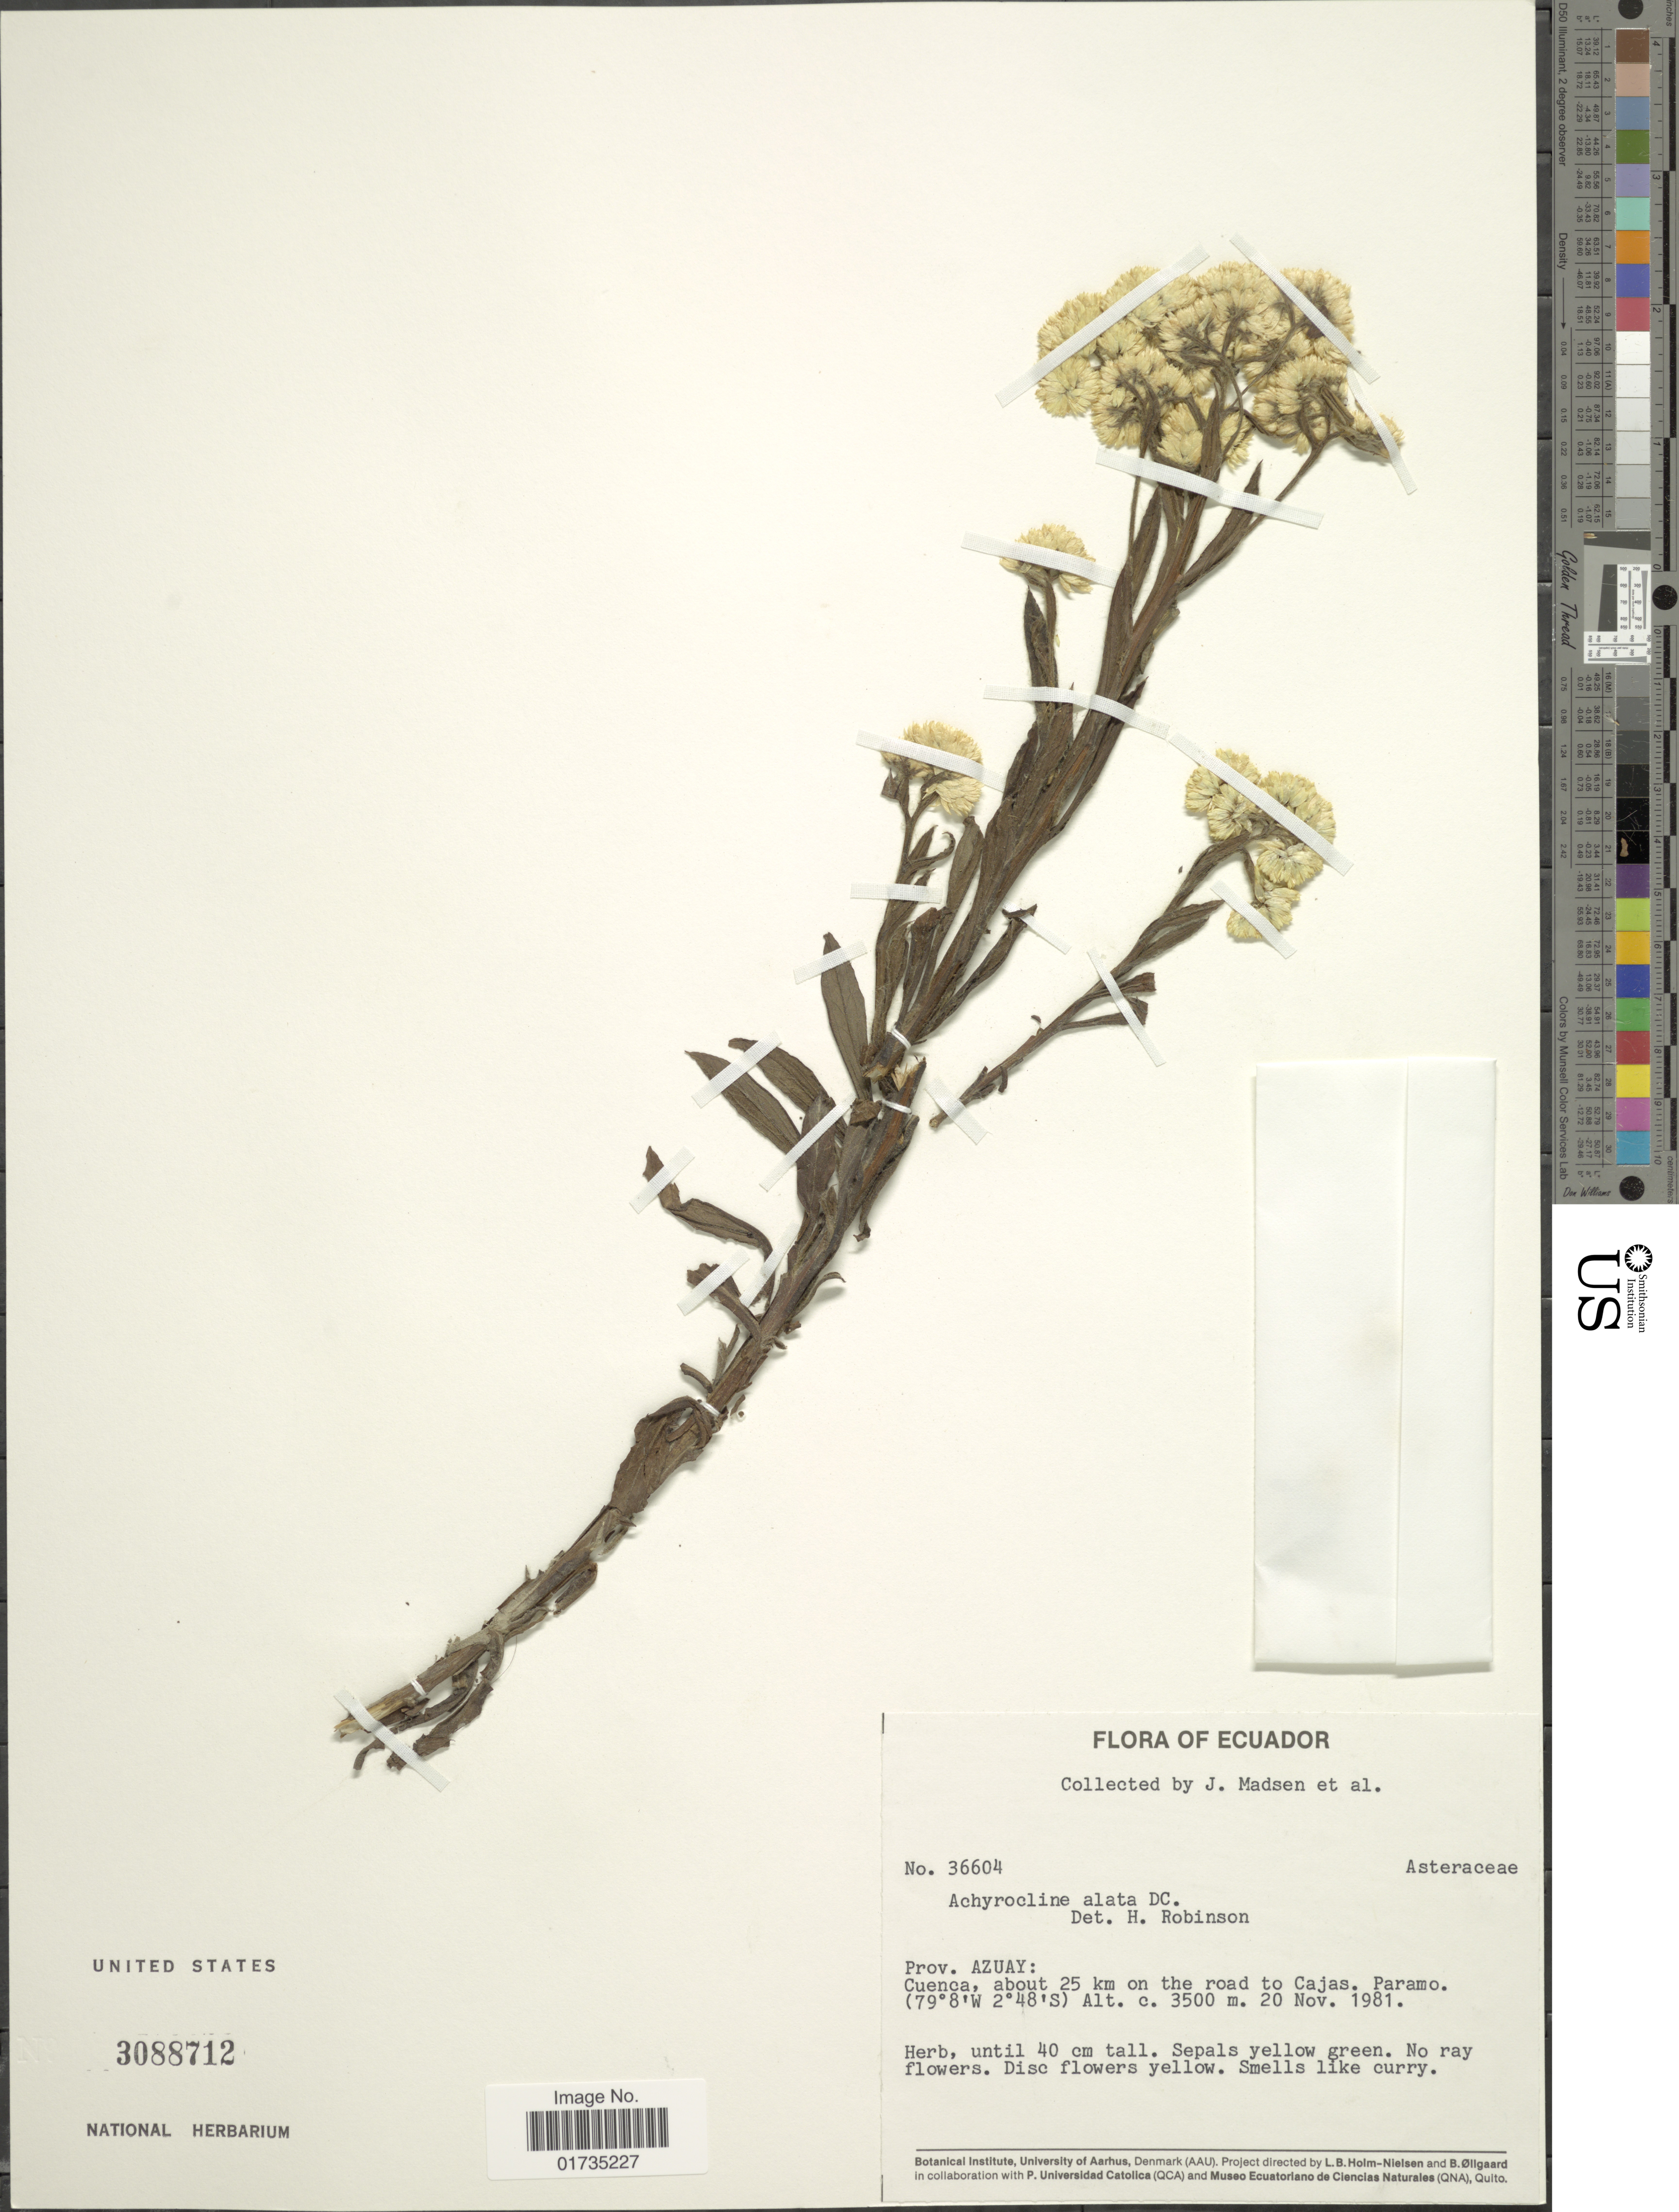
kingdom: Plantae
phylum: Tracheophyta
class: Magnoliopsida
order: Asterales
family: Asteraceae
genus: Achyrocline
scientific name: Achyrocline alata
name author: (Kunth) DC.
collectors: J. Madsen & et al.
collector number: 36604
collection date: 1981-11-20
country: Ecuador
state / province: Azuay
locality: Ecuador. Prov. Azuay: Cuenca, about 25 km on the road to Cajas. Paramo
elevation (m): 3500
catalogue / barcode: US 3088712